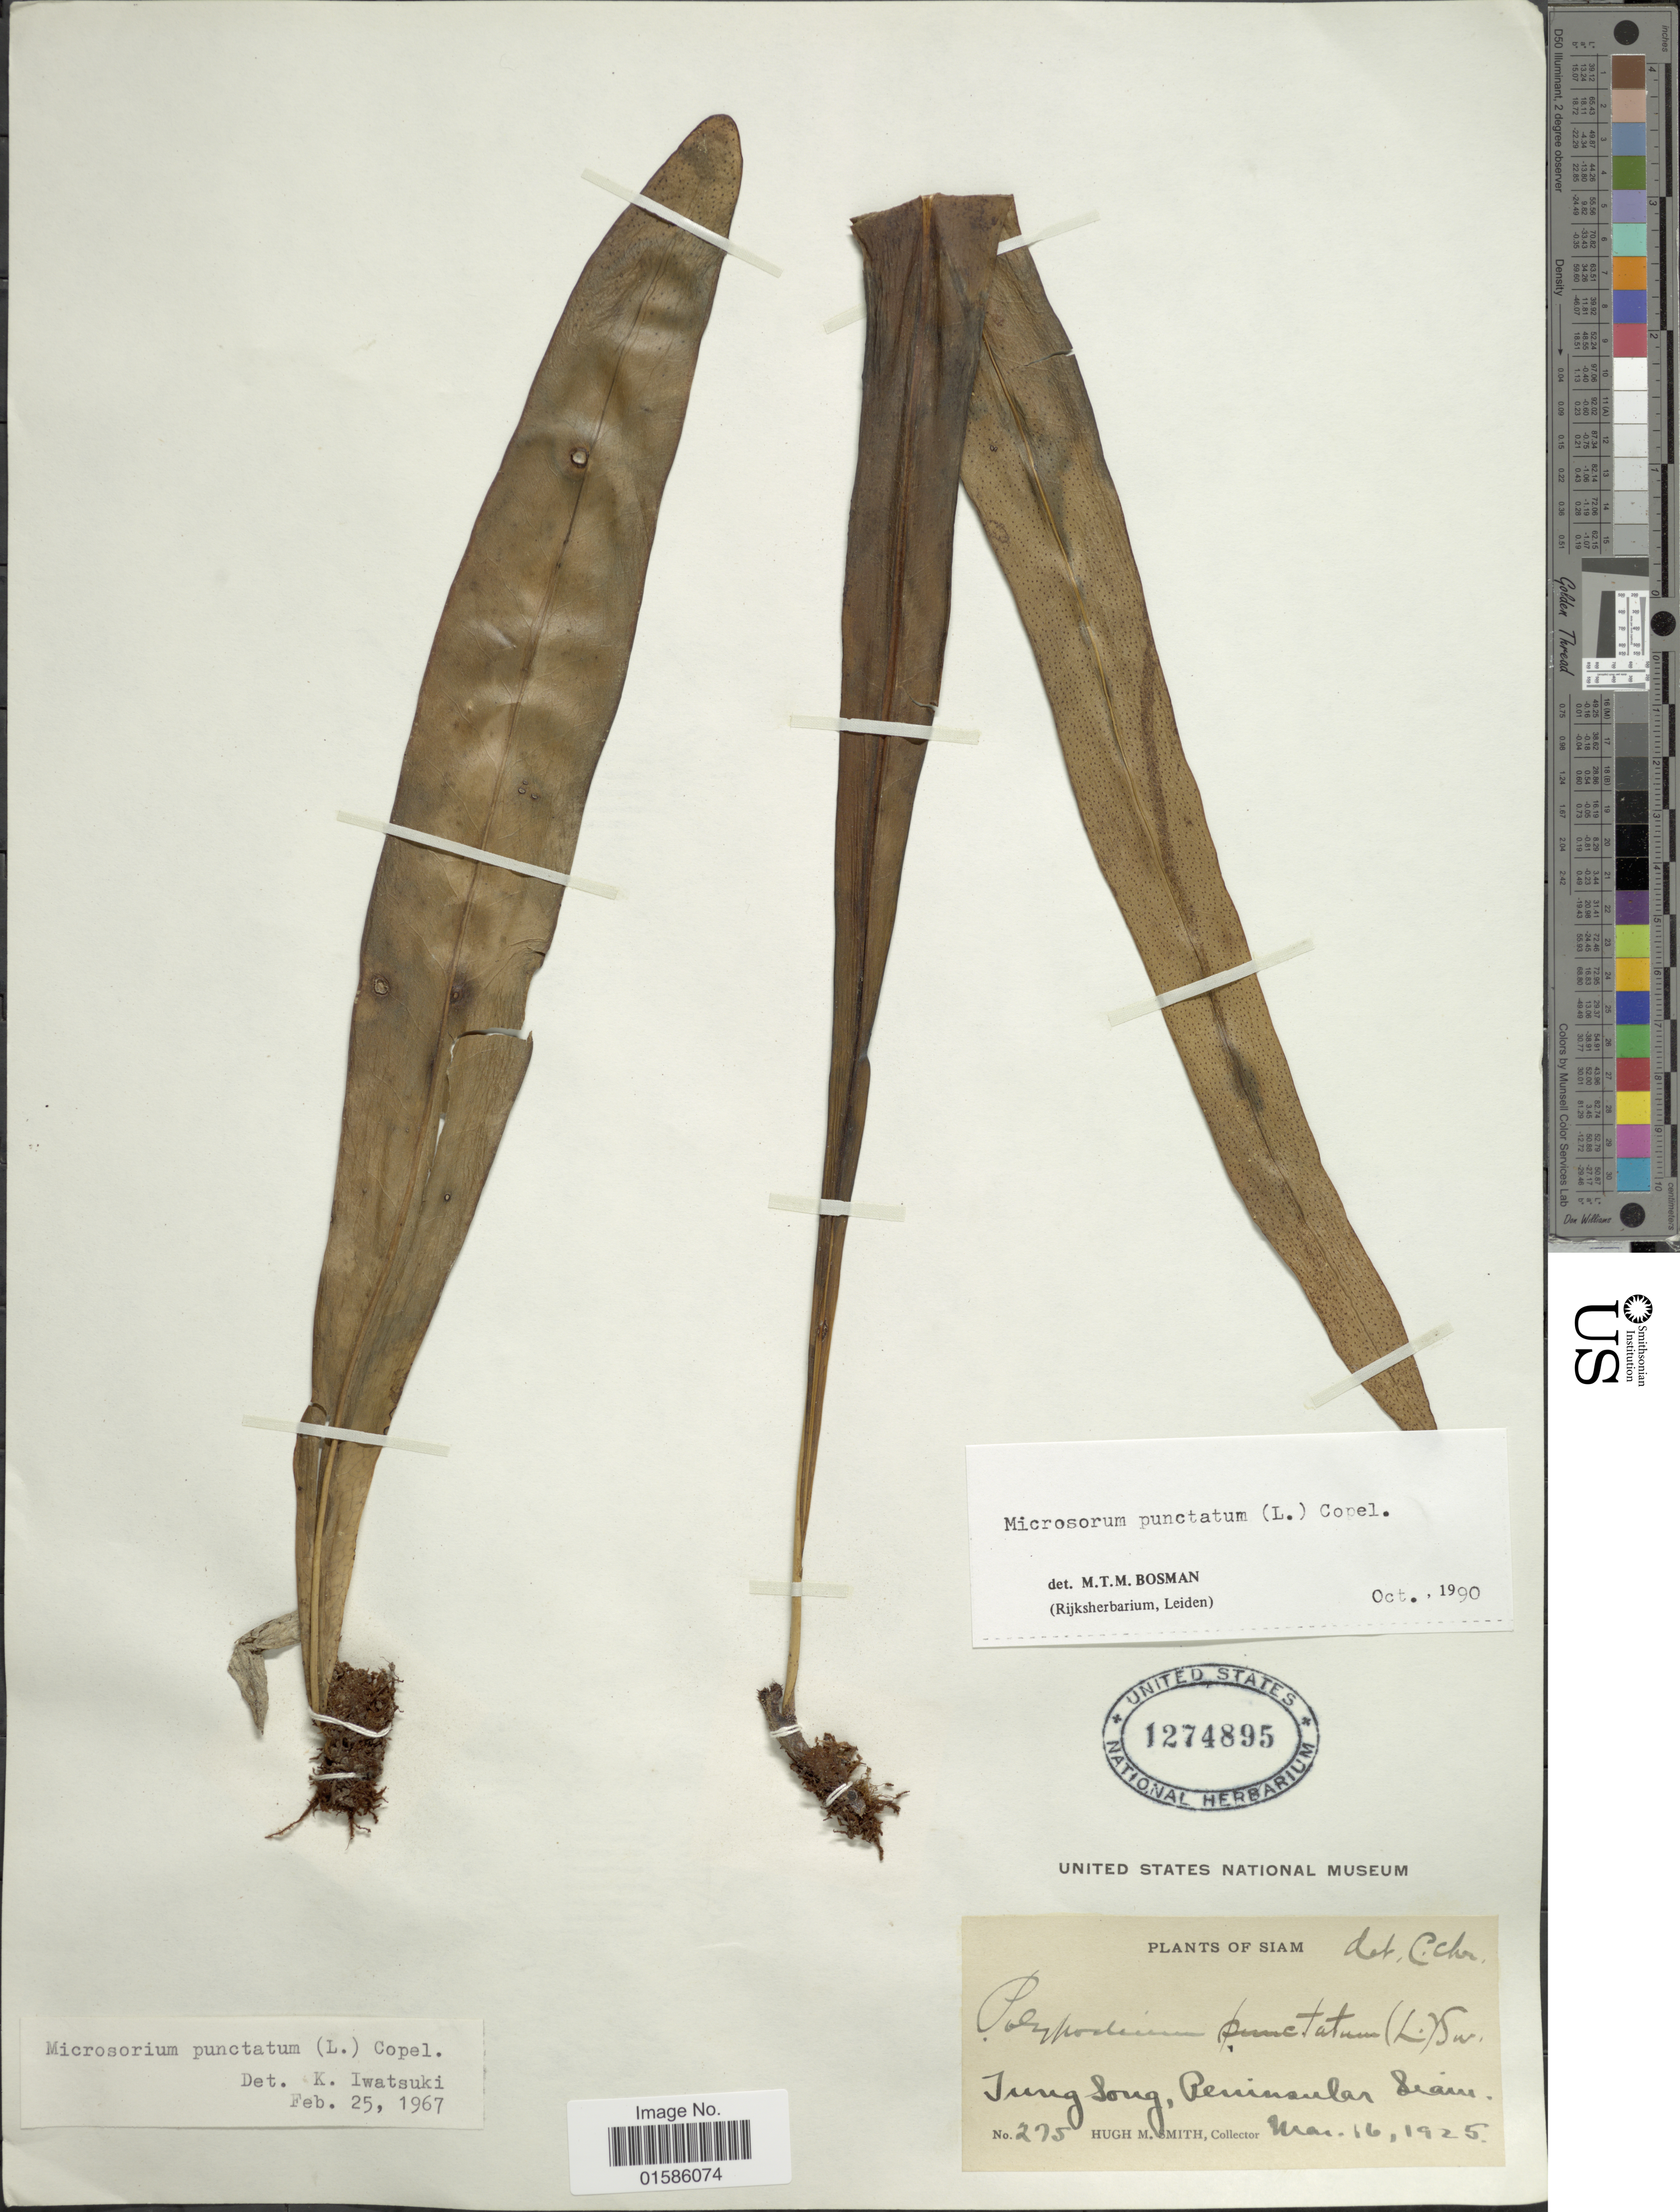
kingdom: Plantae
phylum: Tracheophyta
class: Polypodiopsida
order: Polypodiales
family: Polypodiaceae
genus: Microsorum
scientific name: Microsorum punctatum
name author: (L.) Copel.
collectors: H. M. Smith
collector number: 275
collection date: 1925-03-16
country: Thailand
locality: Siam, Jung Song, Peninusla, Siam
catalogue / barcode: US 1274895